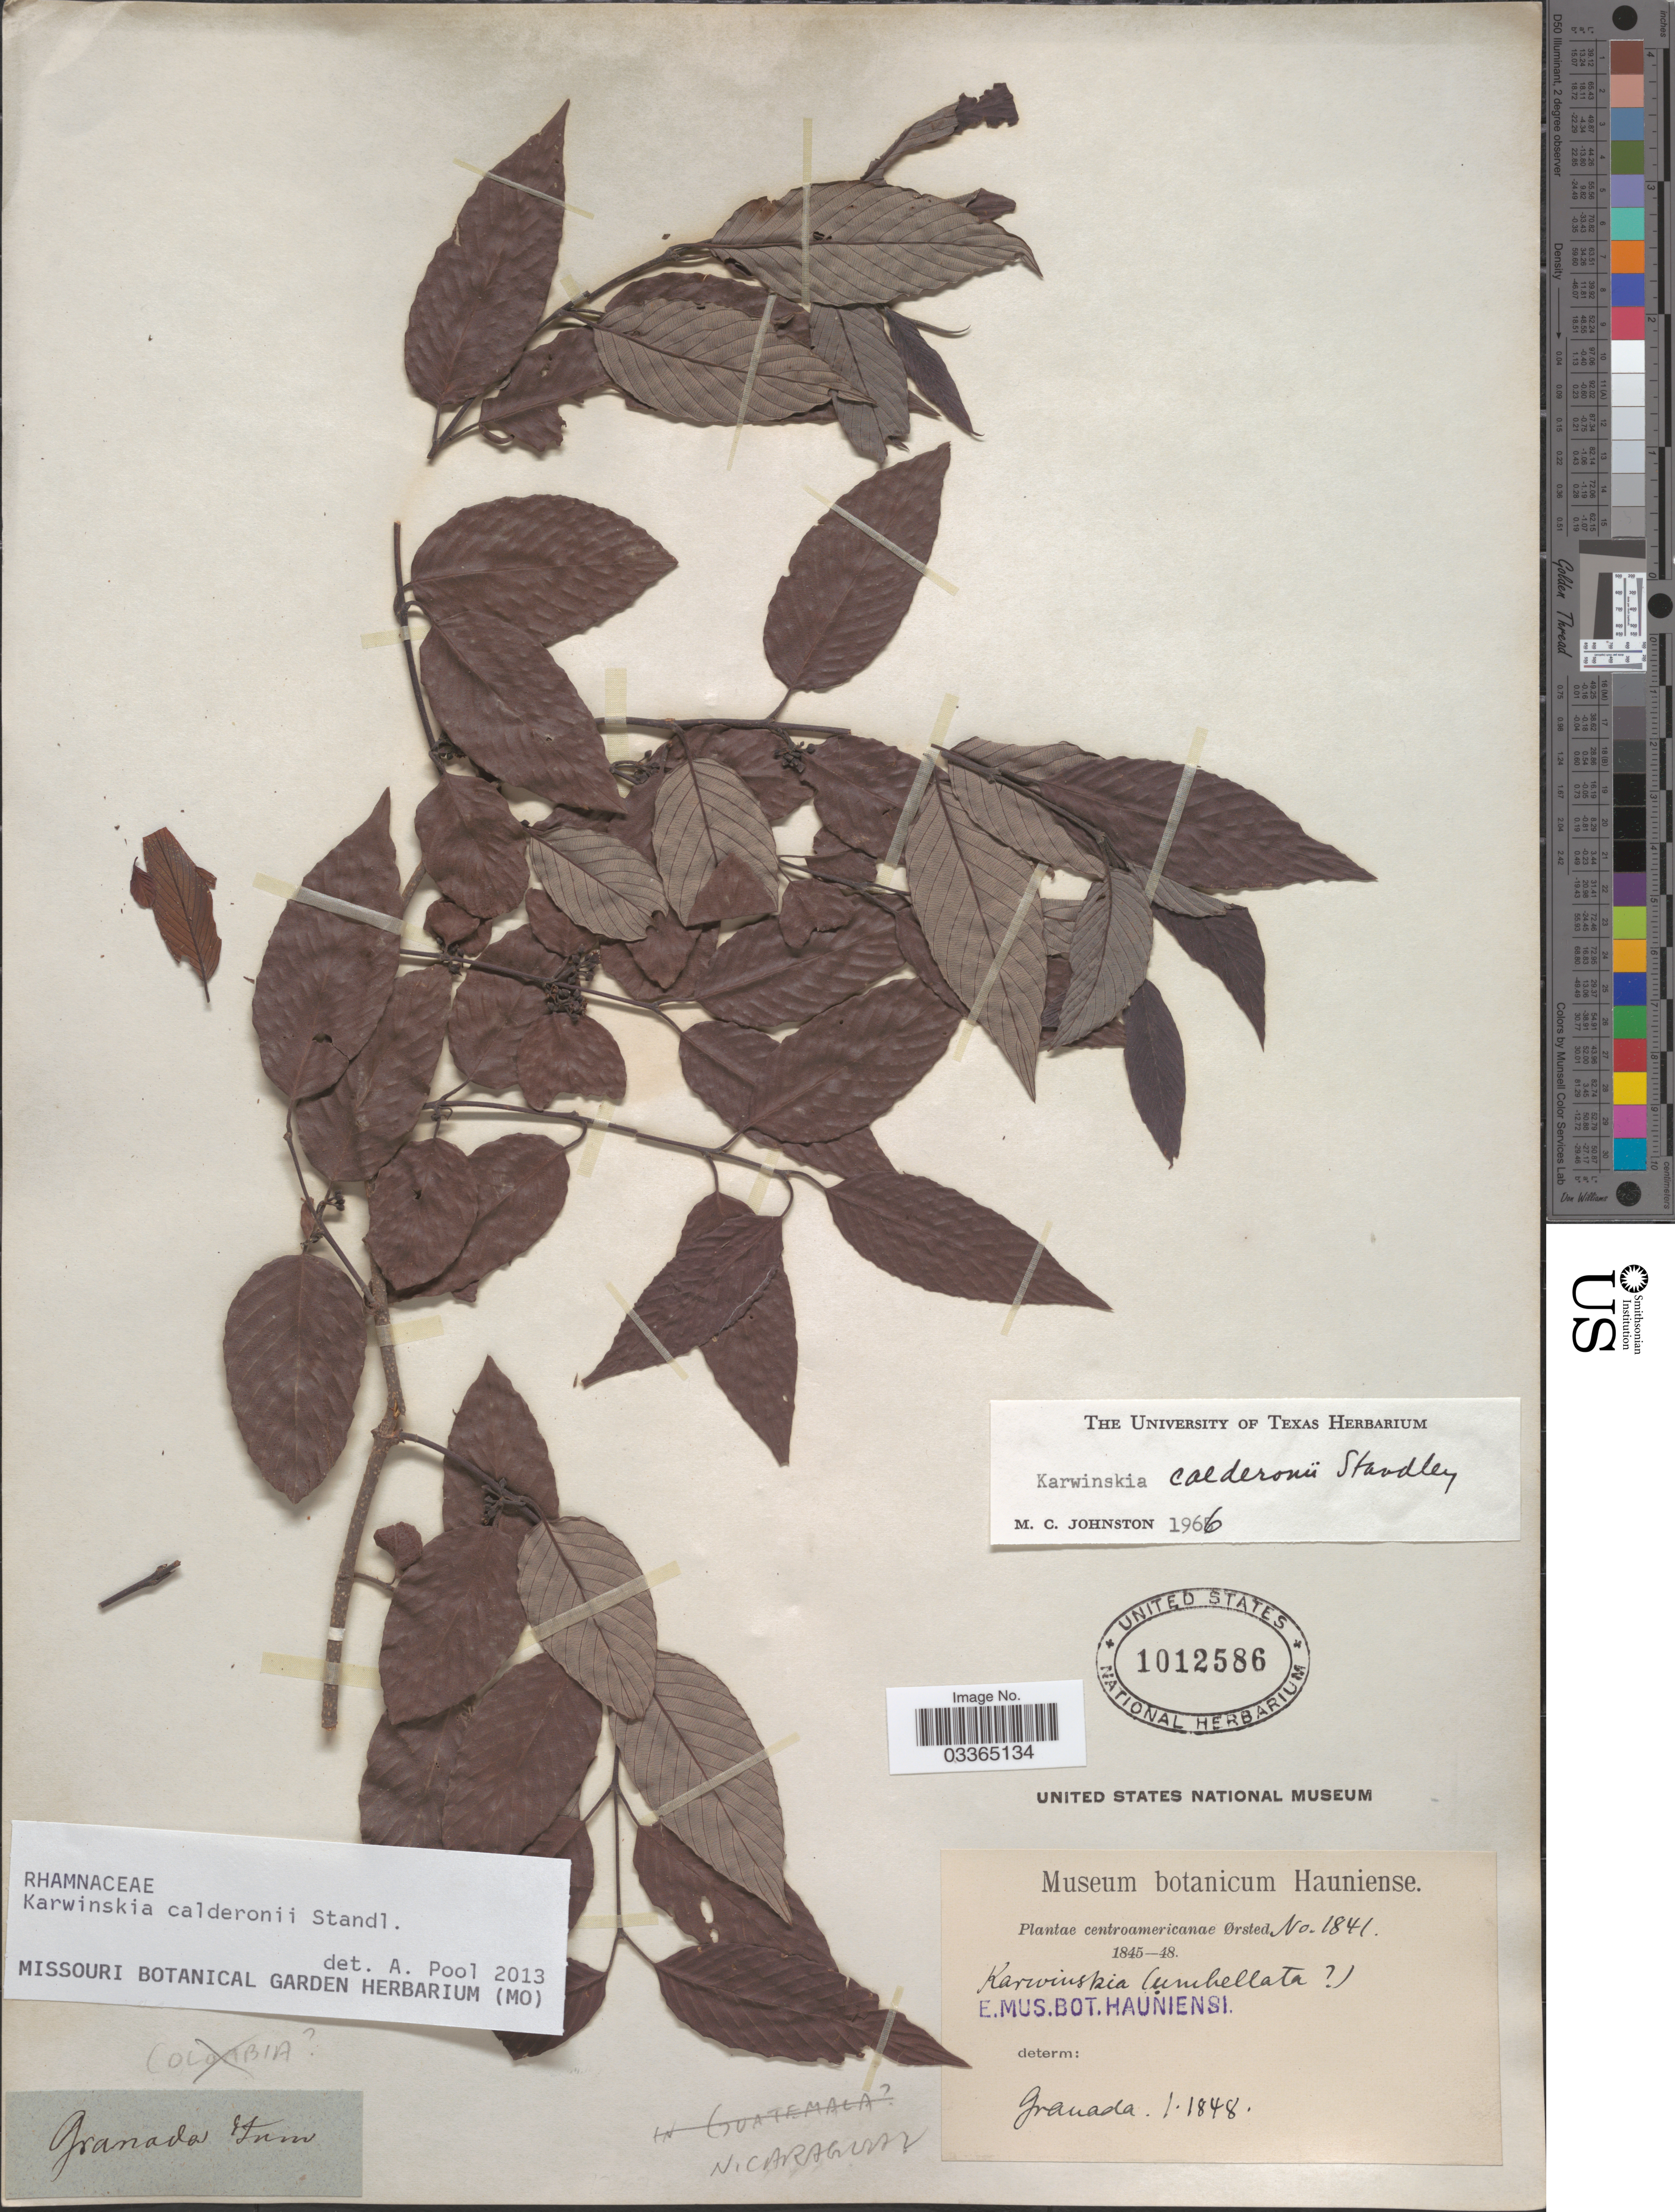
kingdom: Plantae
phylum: Tracheophyta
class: Magnoliopsida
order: Rosales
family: Rhamnaceae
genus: Karwinskia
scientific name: Karwinskia calderonii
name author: Standl.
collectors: Ørsted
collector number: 1841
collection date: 1848-01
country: Nicaragua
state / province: Granada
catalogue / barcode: US 1012586